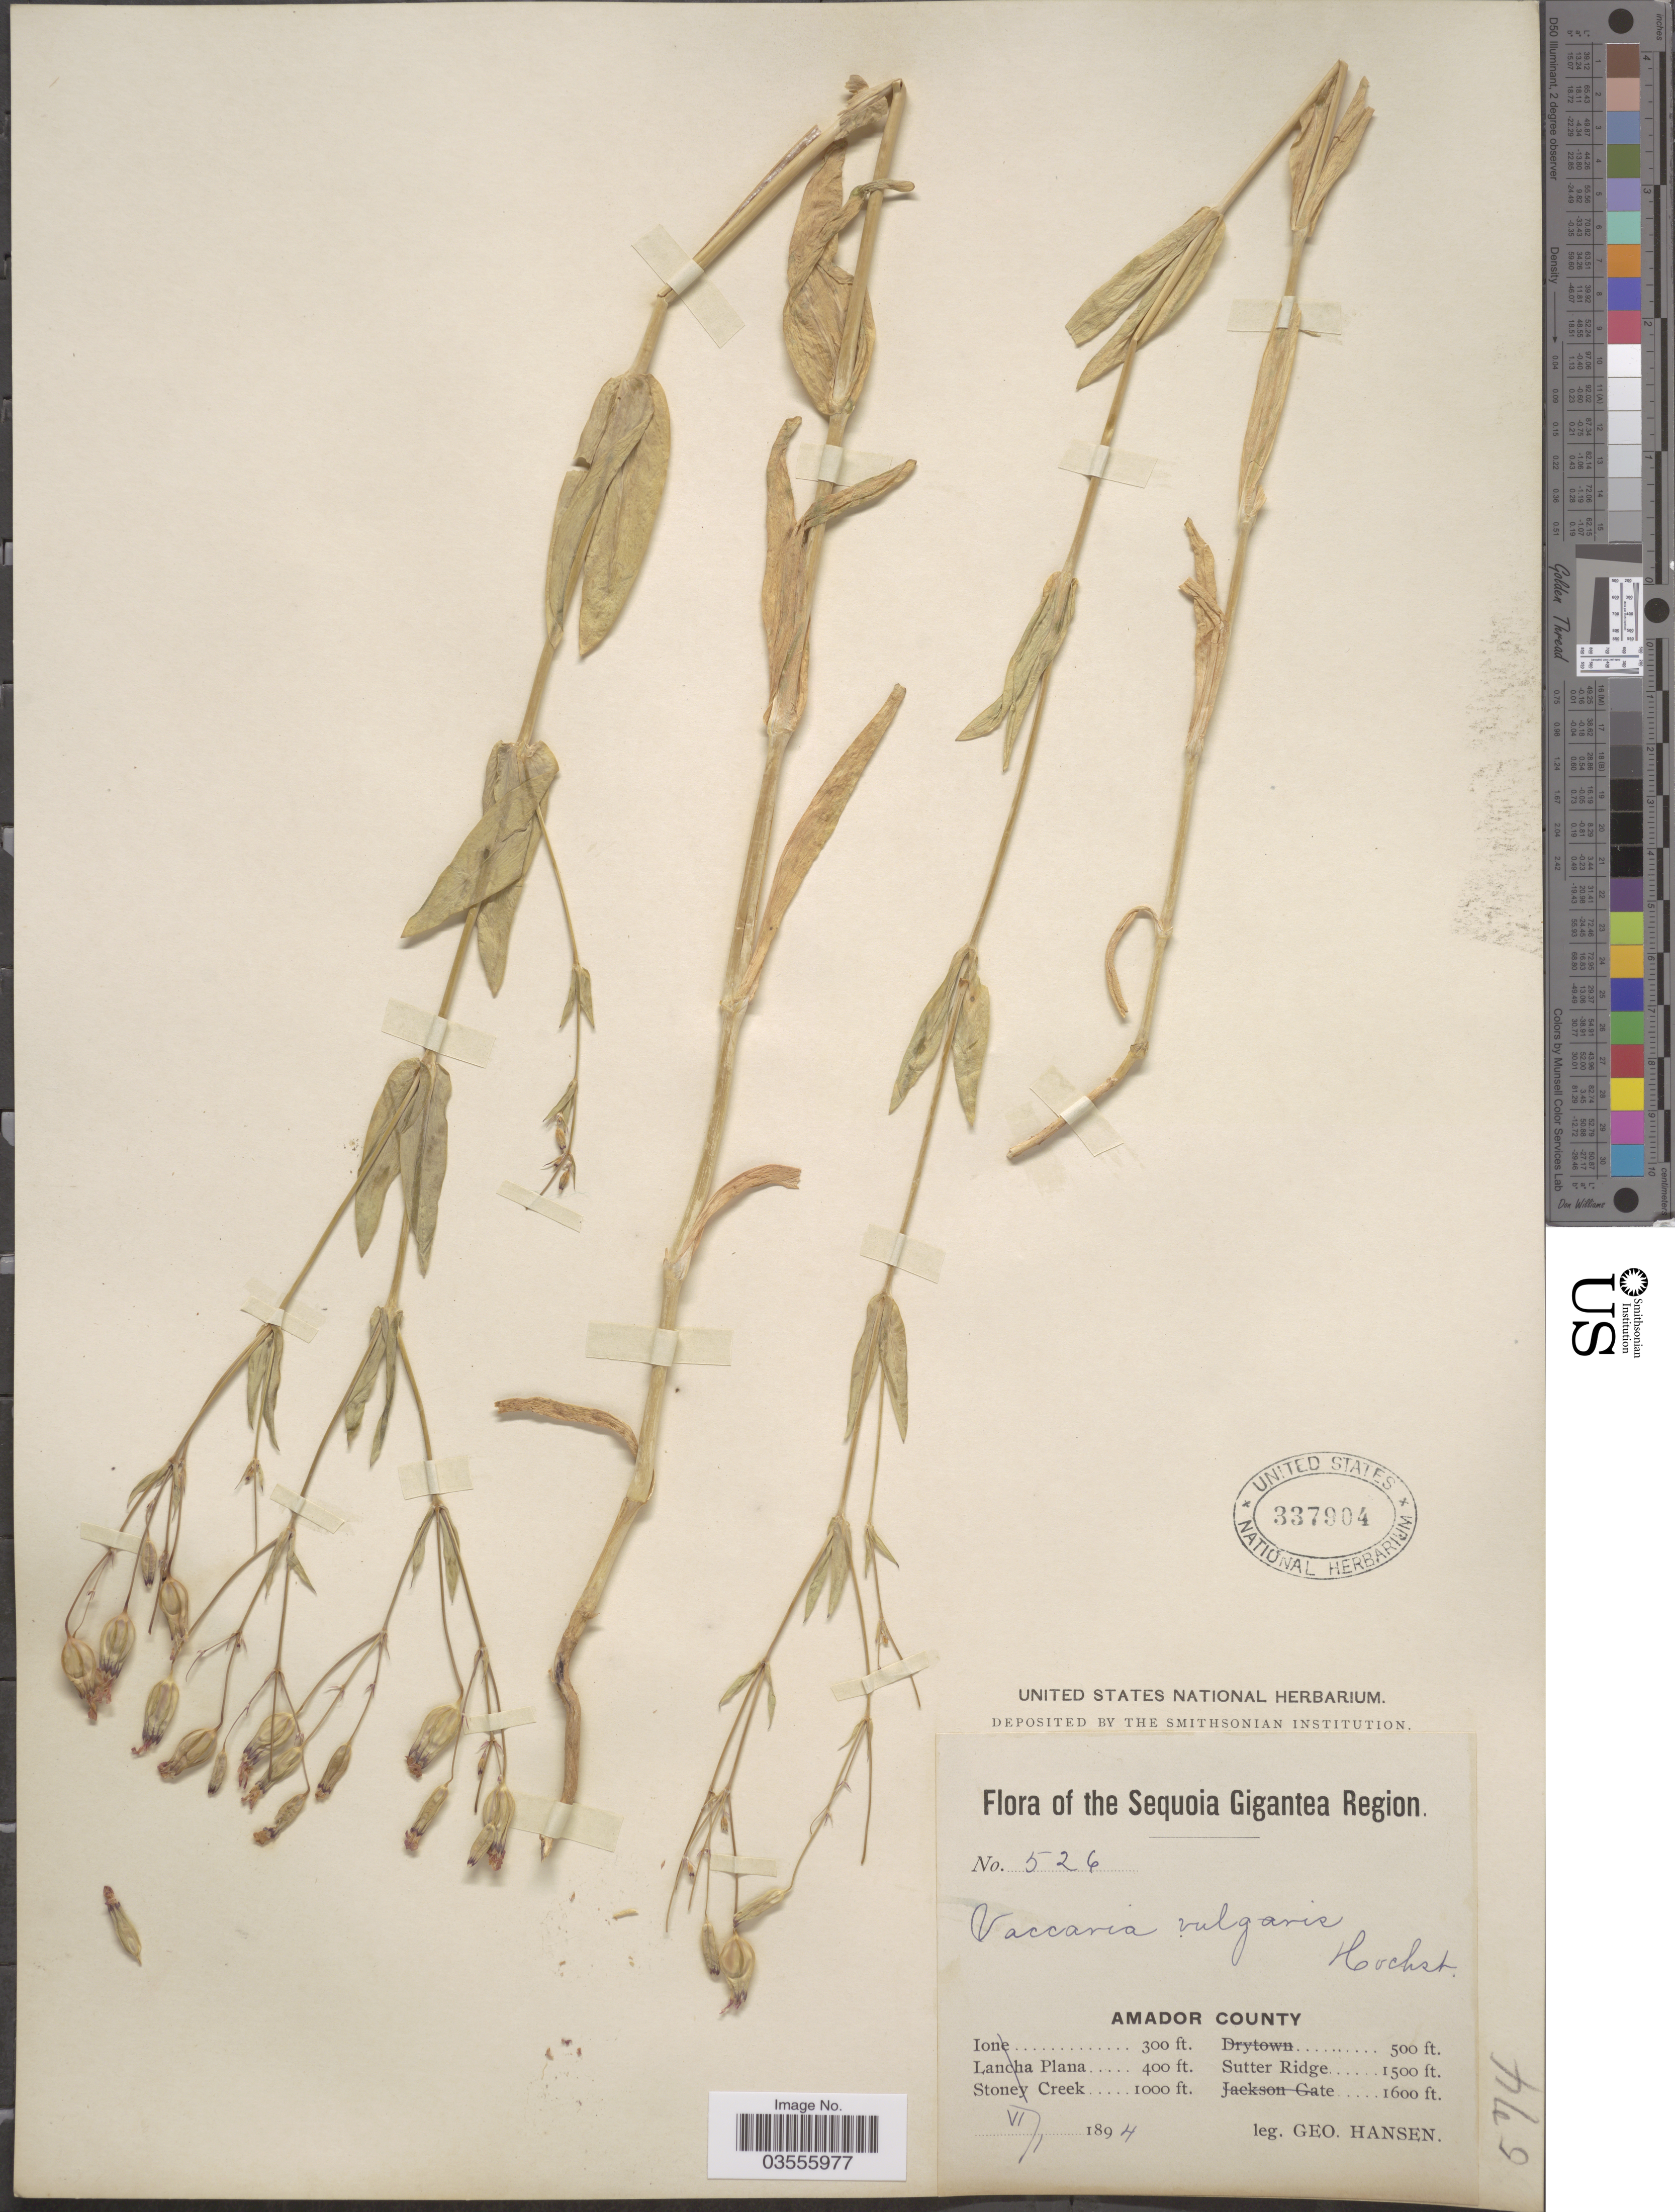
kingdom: Plantae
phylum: Tracheophyta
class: Magnoliopsida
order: Caryophyllales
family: Caryophyllaceae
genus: Vaccaria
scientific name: Vaccaria vaccaria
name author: (L.) Britton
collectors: G. Hansen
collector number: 526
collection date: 1894-06-01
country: United States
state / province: California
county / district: Amador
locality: The Sequoia Gigantea Region. Amador County. Sutter Ridge.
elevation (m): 457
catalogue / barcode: US 337904